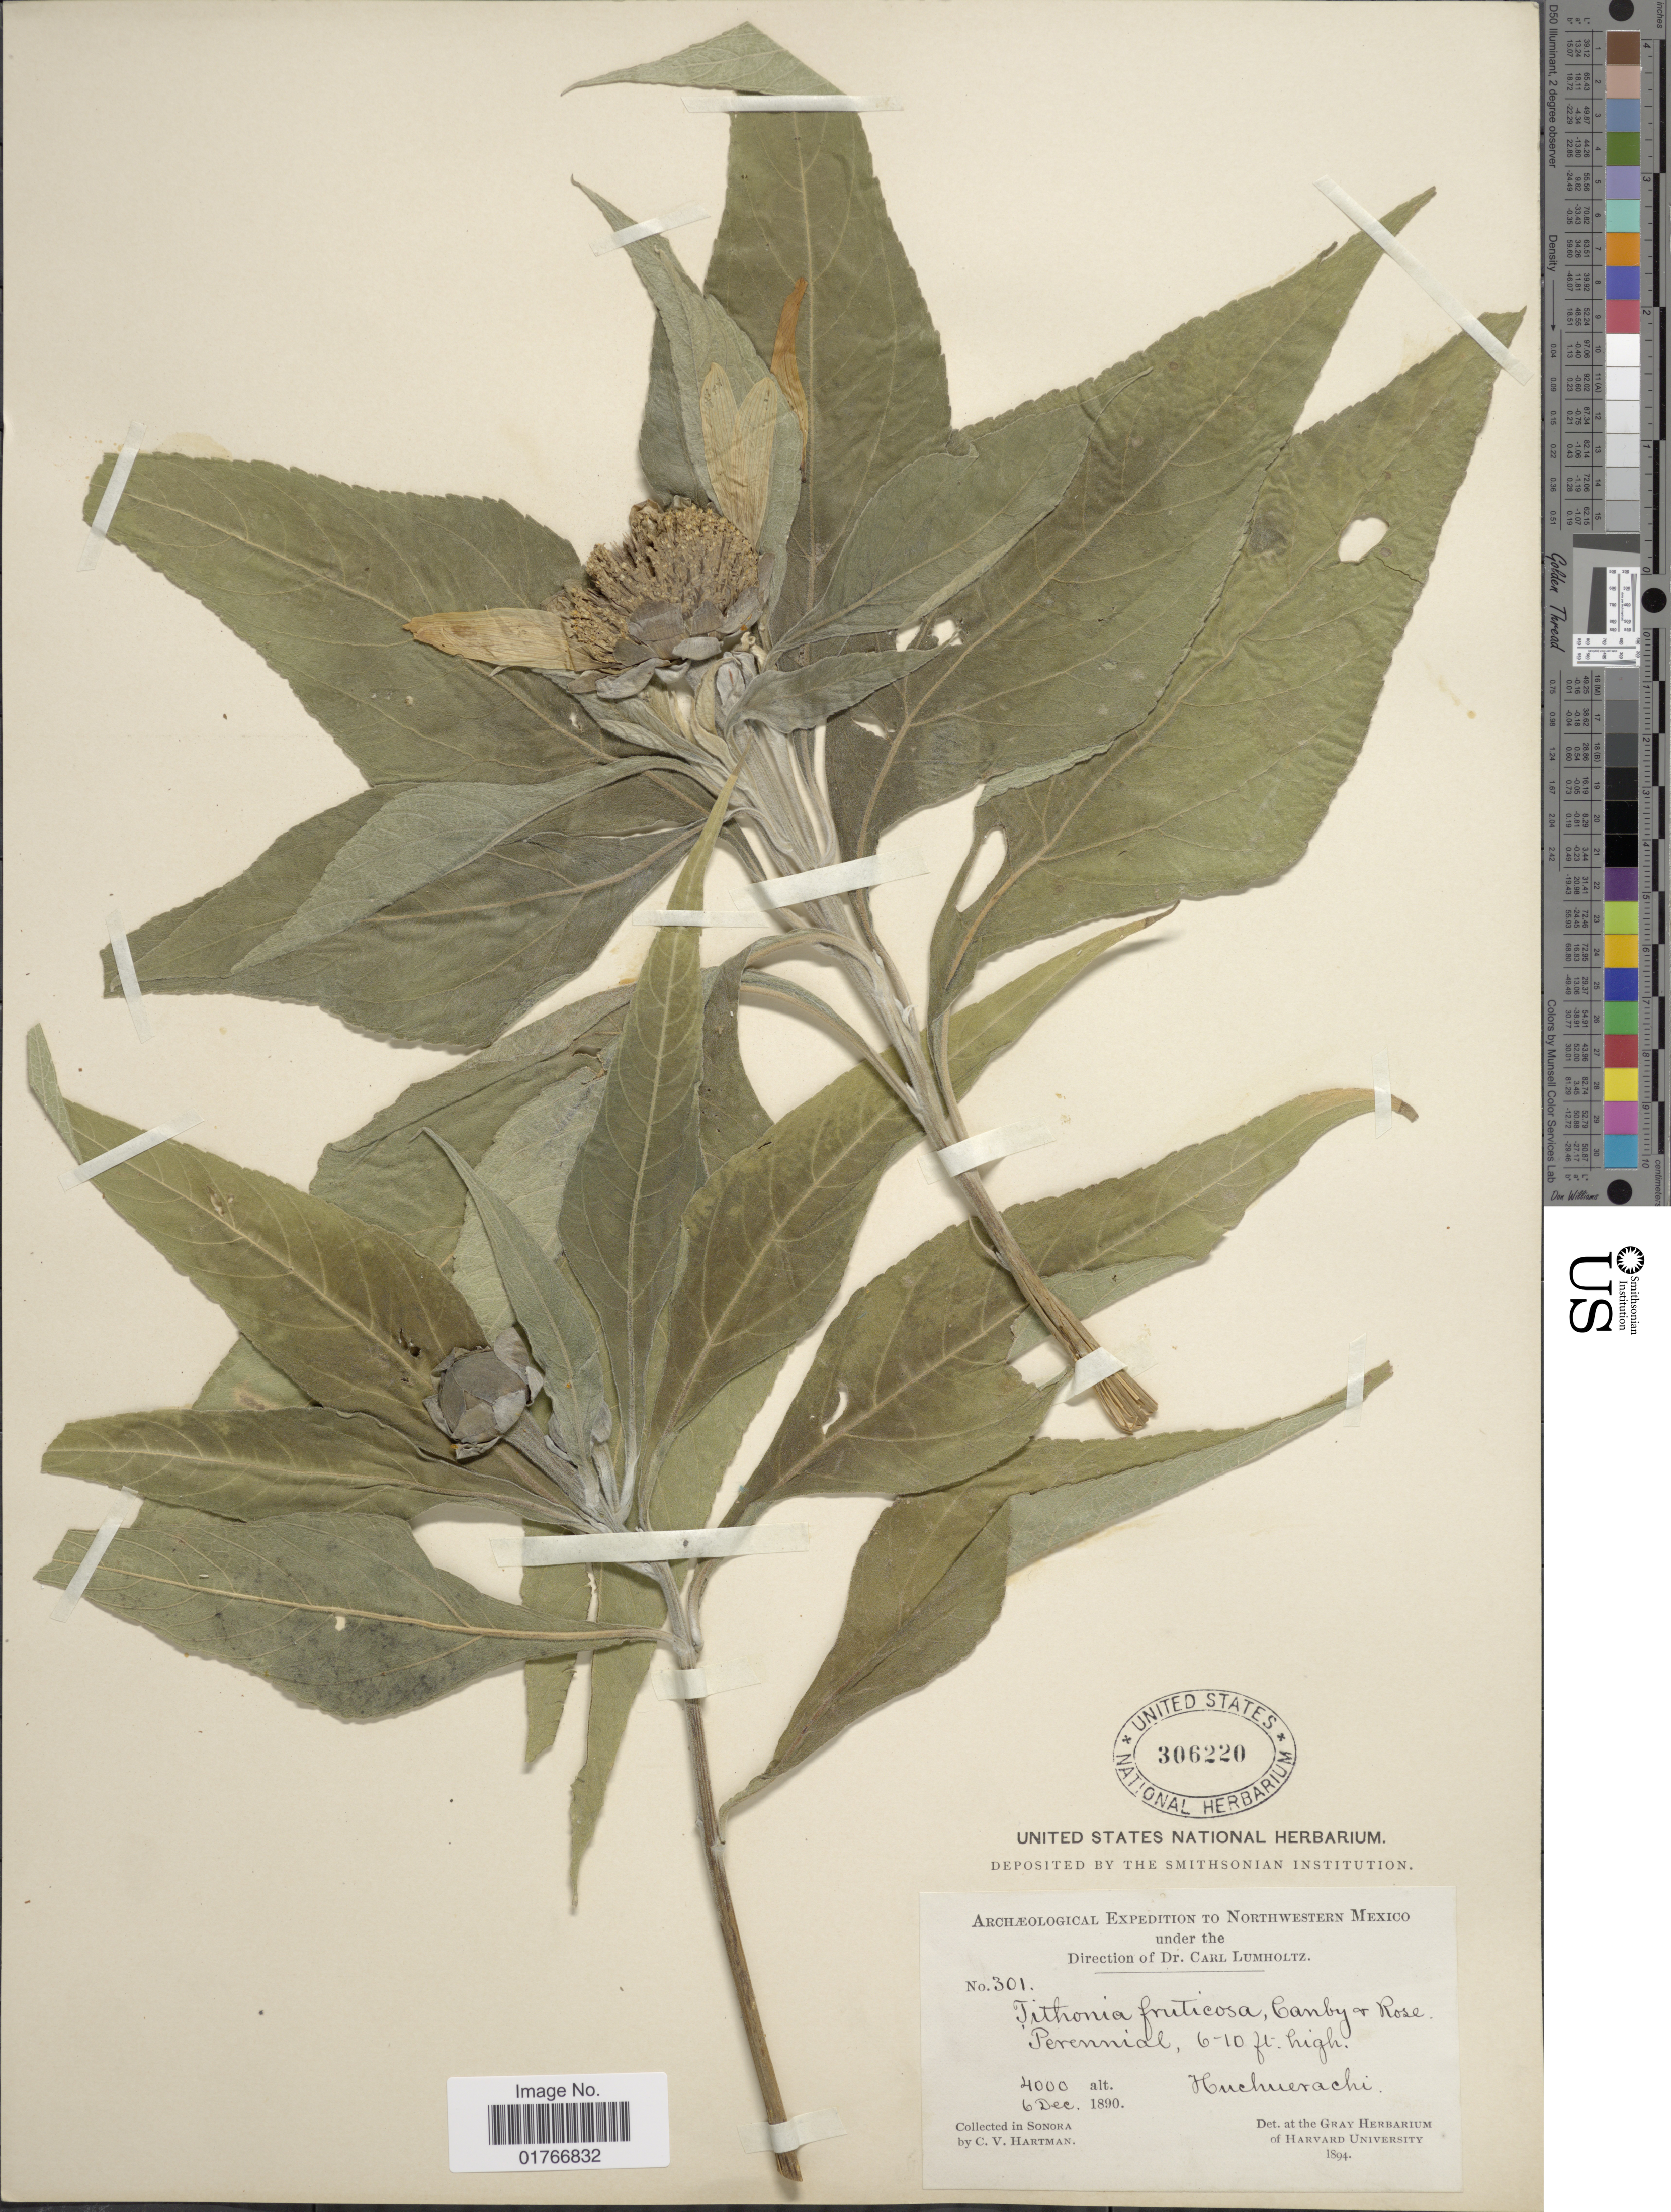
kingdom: Plantae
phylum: Tracheophyta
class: Magnoliopsida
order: Asterales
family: Asteraceae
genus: Tithonia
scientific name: Tithonia fruticosa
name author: Canby & Rose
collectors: C. V. Hartman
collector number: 301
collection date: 1890-12-06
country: Mexico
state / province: Sonora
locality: Northwestern Mexico, Huehuerachi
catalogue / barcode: US 306220